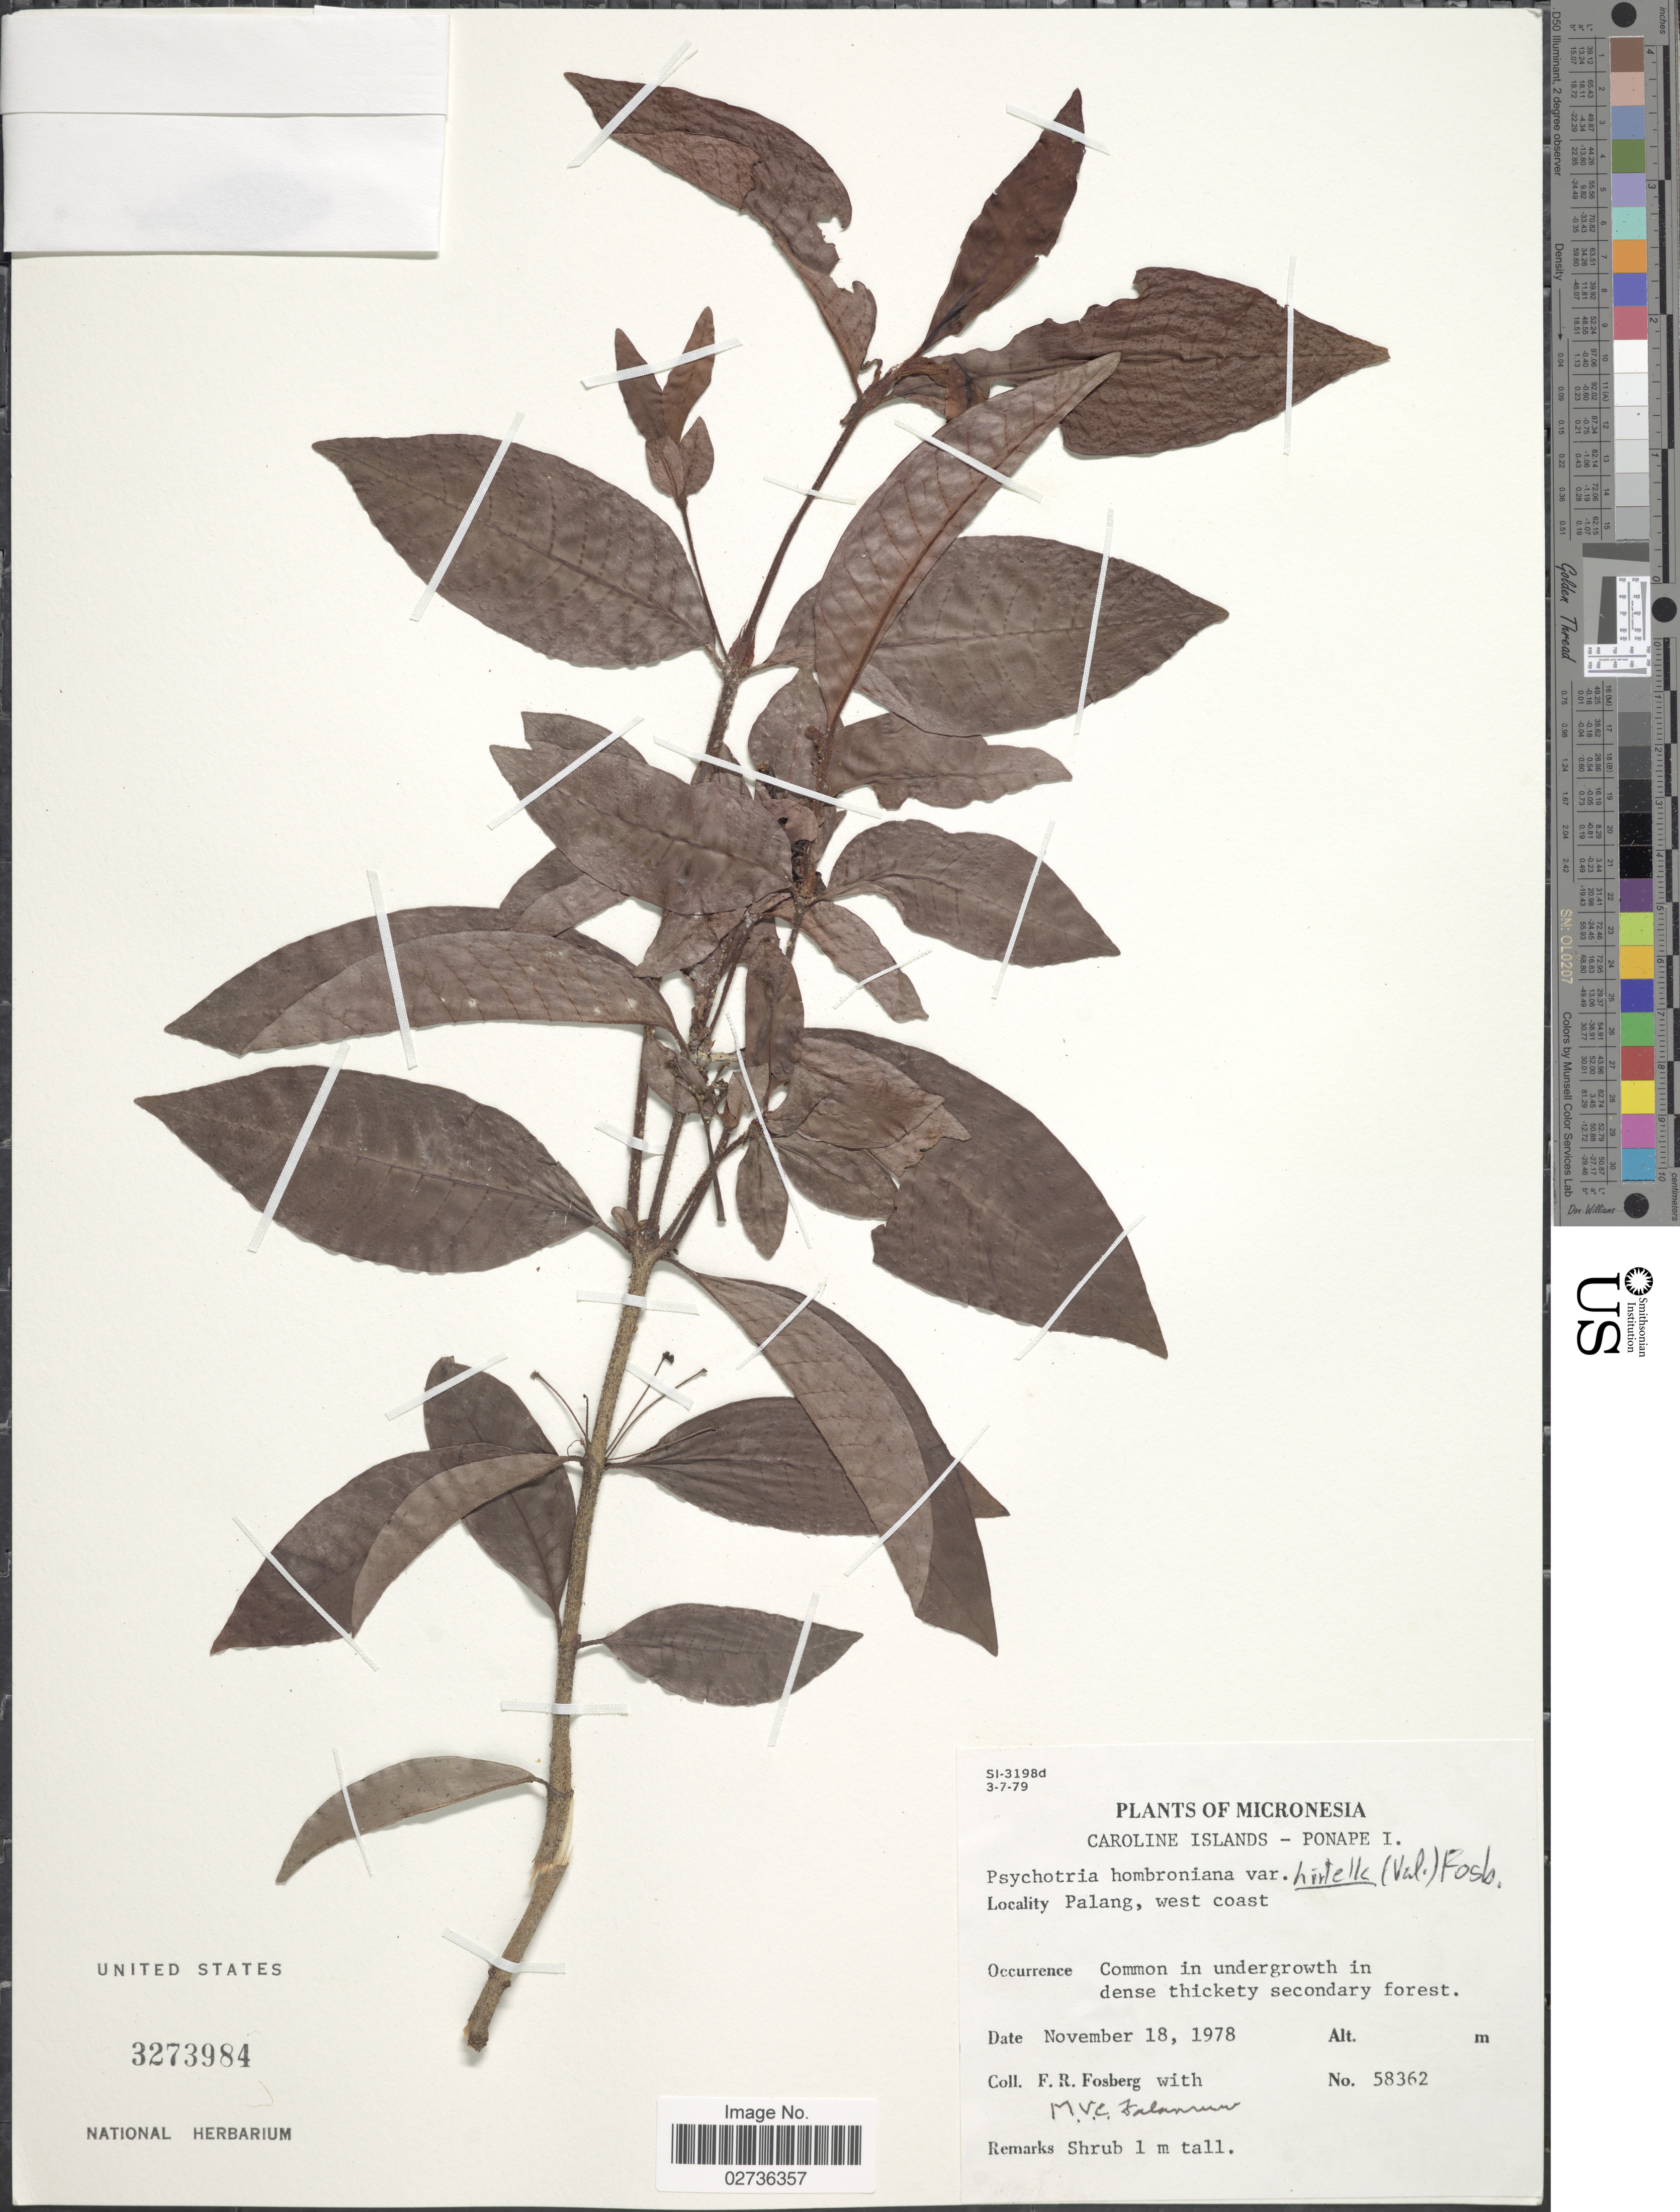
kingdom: Plantae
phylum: Tracheophyta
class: Magnoliopsida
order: Gentianales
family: Rubiaceae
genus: Psychotria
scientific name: Psychotria hombroniana var. hirtella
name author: (Valeton) Fosberg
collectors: F. R. Fosberg & M. V. Falanruw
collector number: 58362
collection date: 1978-11-18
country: Micronesia, Federated States of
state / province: Pohnpei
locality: Micronesia. Caroline Islands - Ponape I. Palang, west coast.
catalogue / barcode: US 3273984